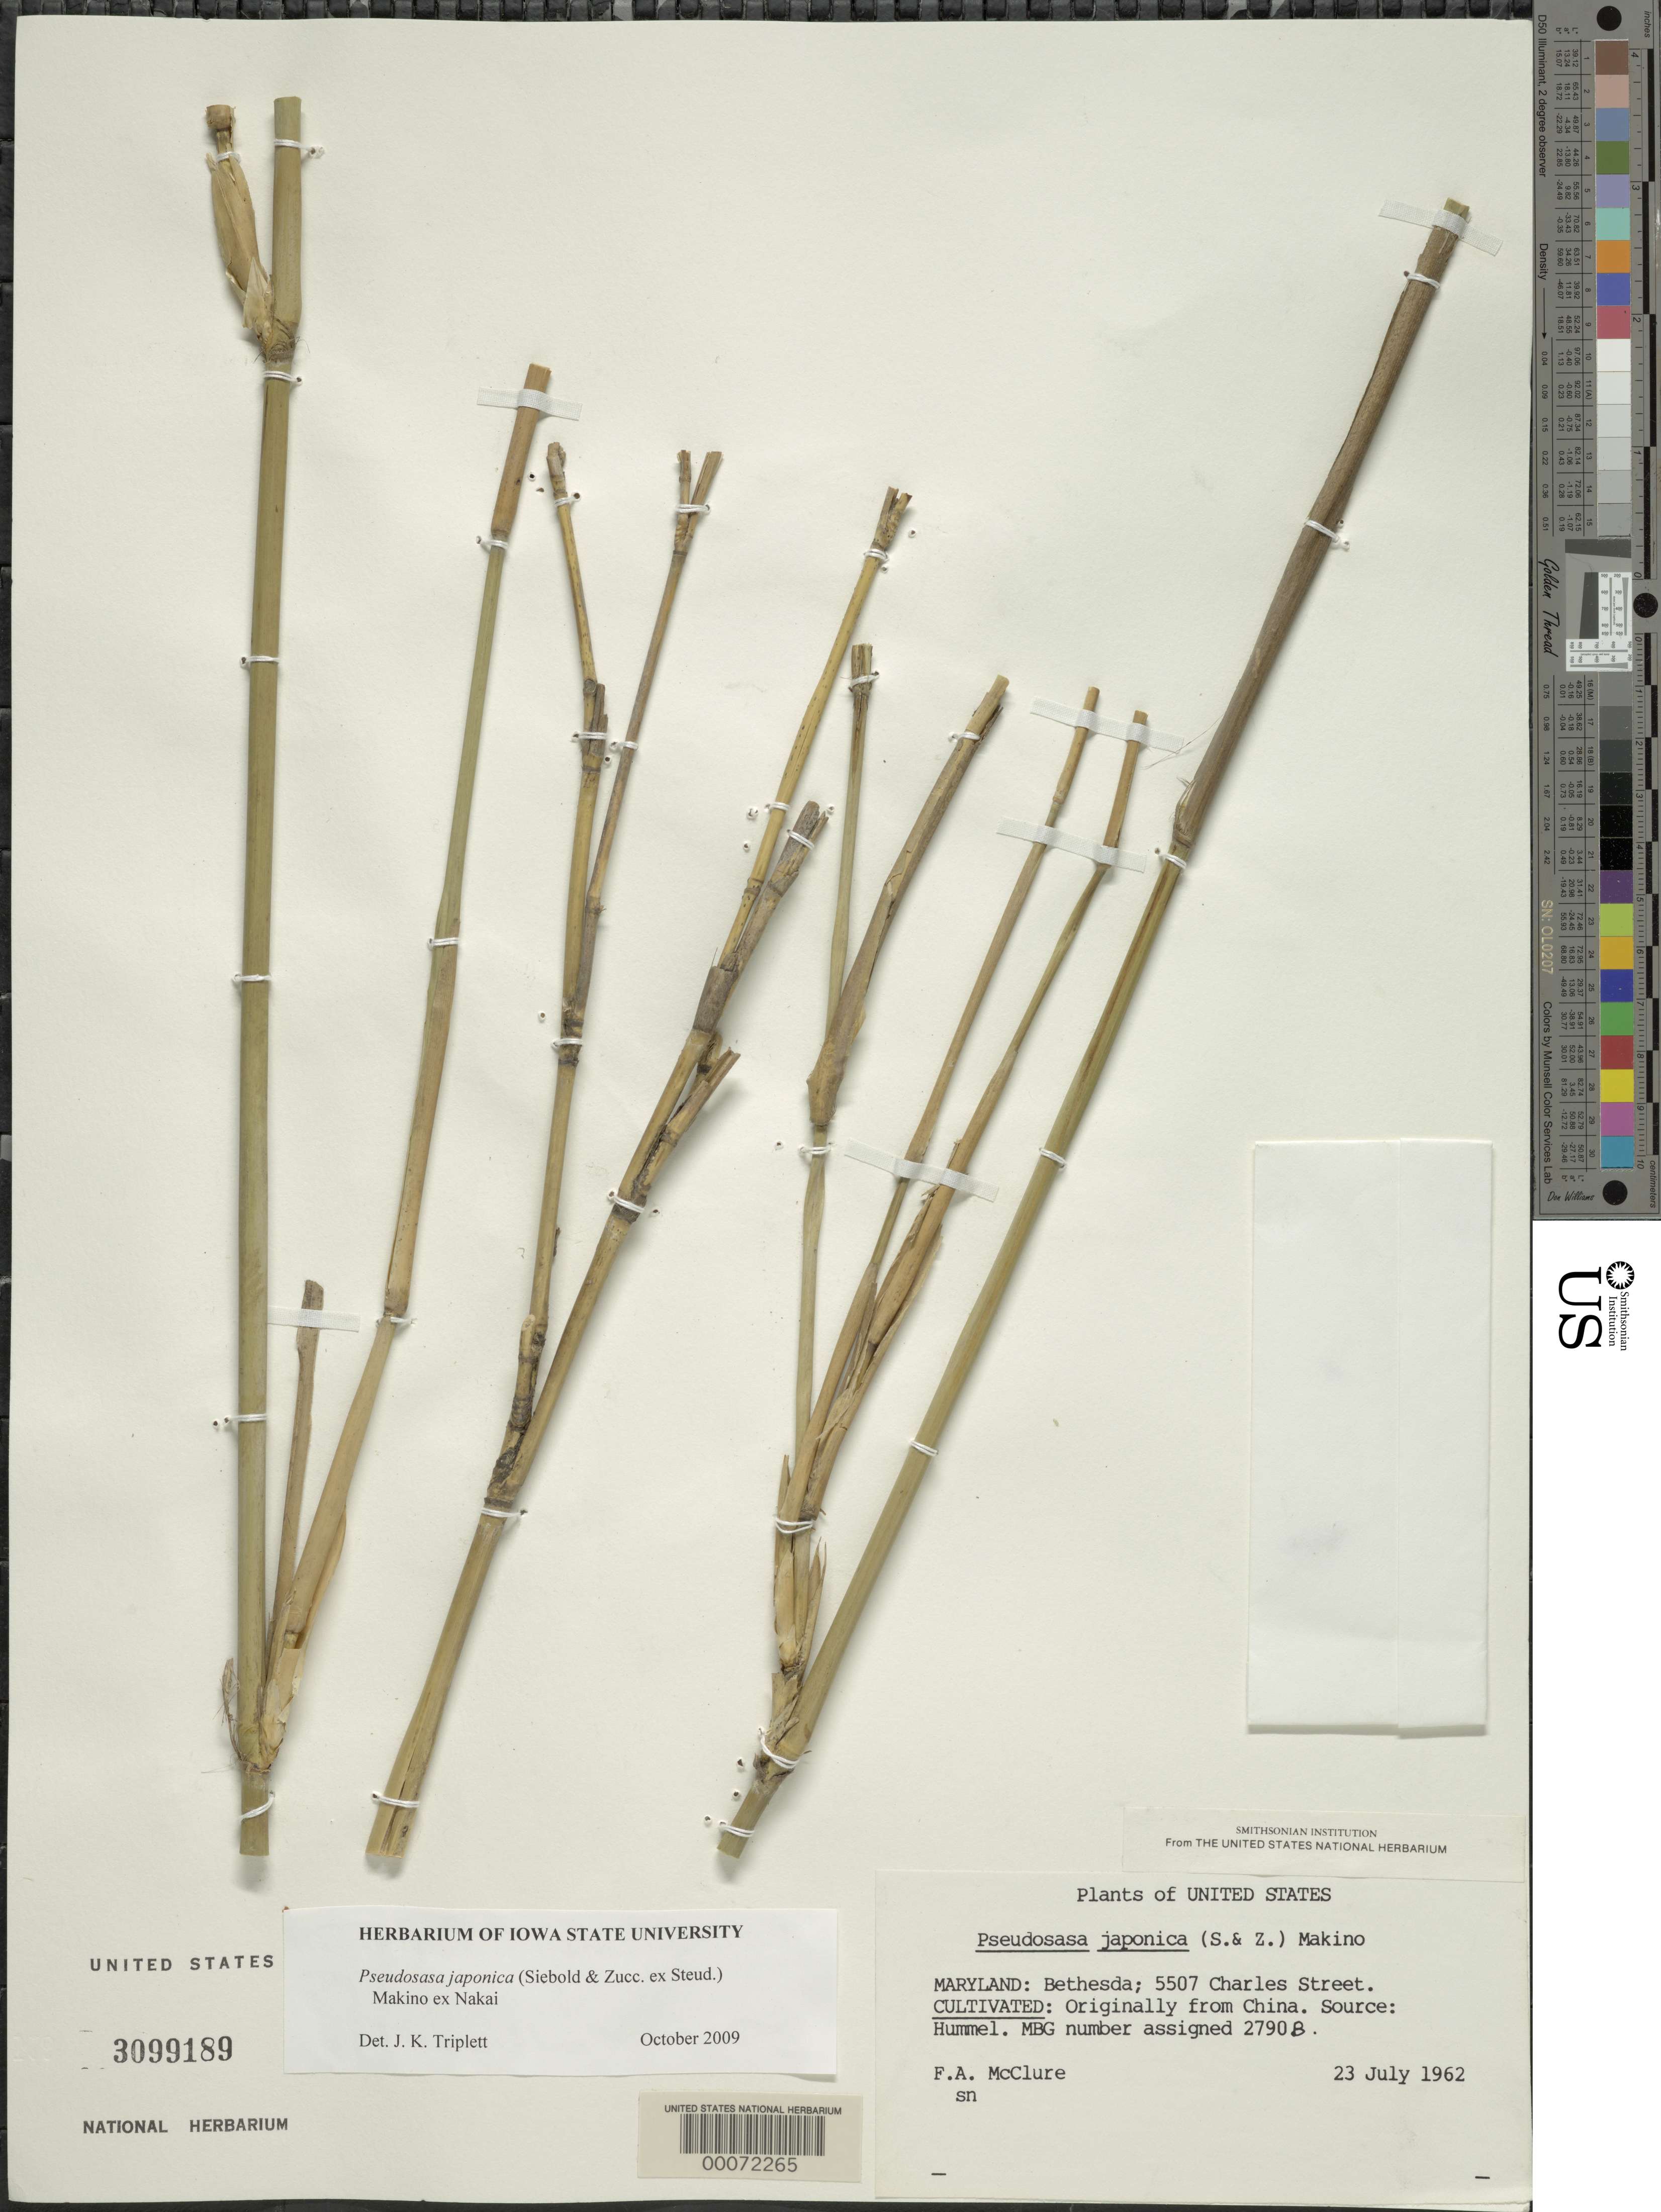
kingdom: Plantae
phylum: Tracheophyta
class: Liliopsida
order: Poales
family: Poaceae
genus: Pseudosasa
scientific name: Pseudosasa japonica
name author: (Siebold & Zucc. ex Steud.) Makino ex Nakai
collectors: F. A. McClure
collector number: MBG 2790B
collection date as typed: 23 Jul 1962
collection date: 1962-07-23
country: United States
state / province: Maryland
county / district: Montgomery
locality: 5507 Charles Street, Bethesda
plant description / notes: Branch Complement, Culm; MBG # 2790 B; originally from China; source: Hummel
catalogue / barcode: US 3099189